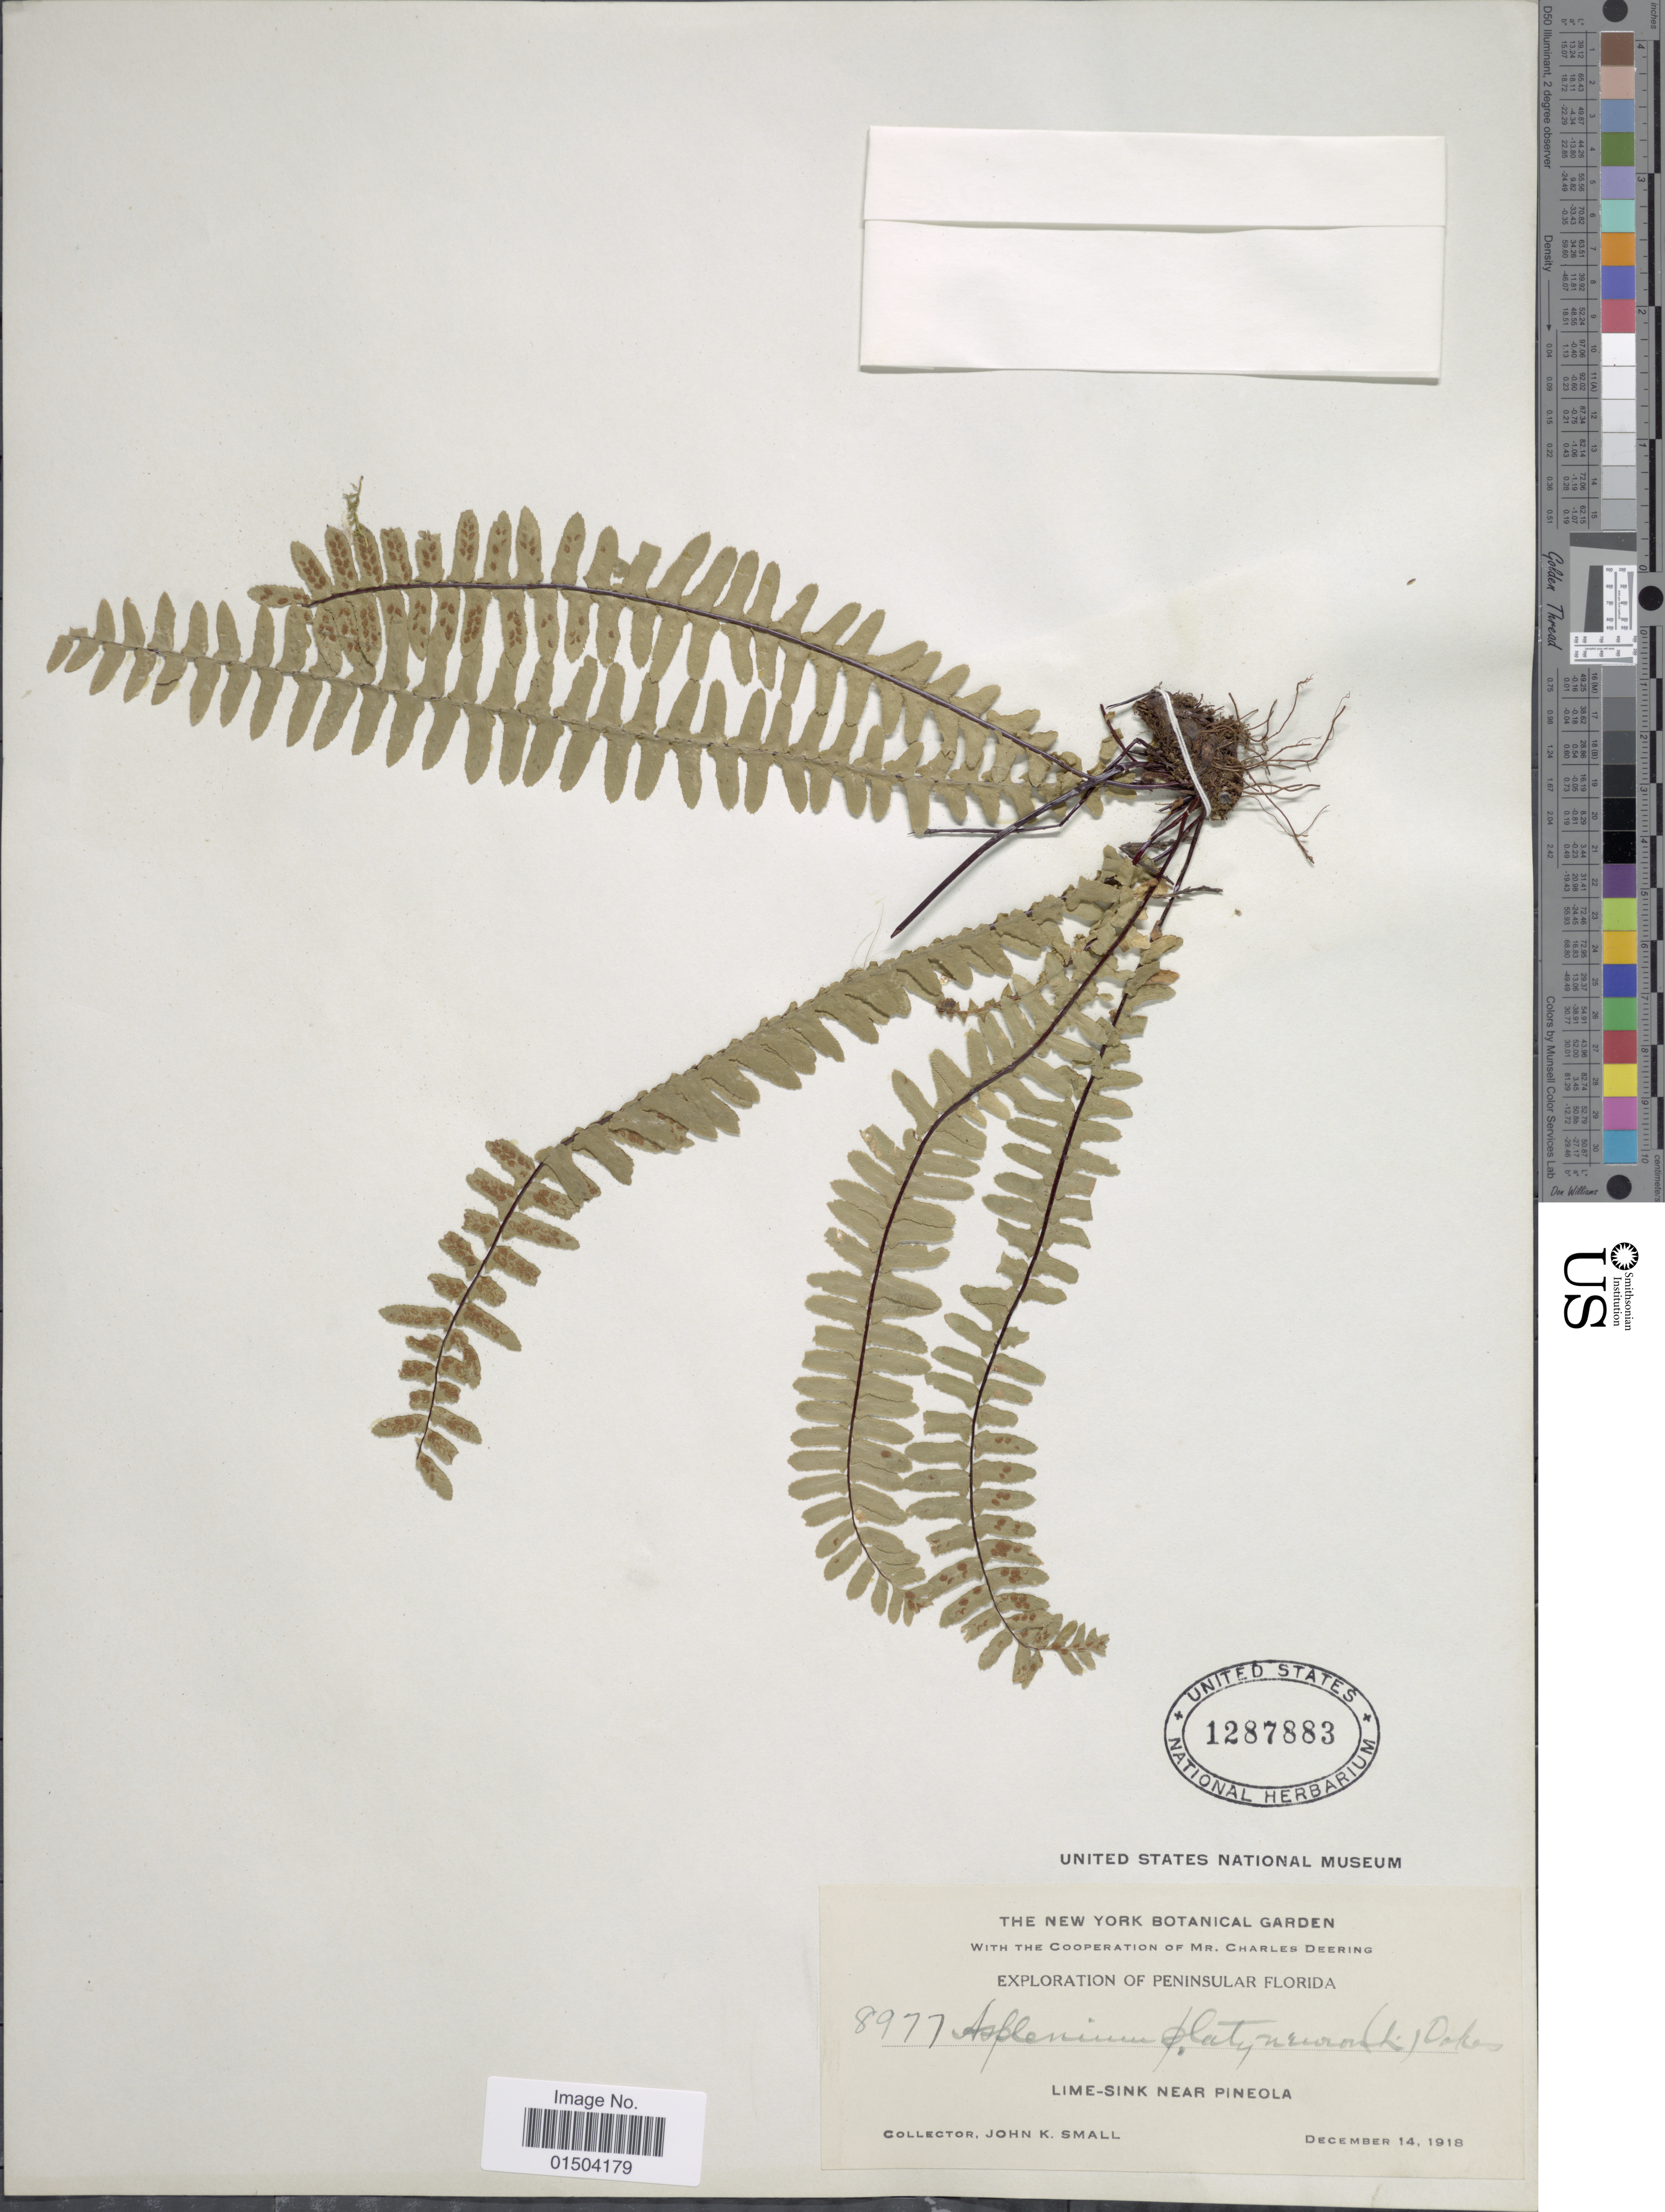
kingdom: Plantae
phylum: Tracheophyta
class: Polypodiopsida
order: Polypodiales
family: Aspleniaceae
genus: Asplenium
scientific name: Asplenium platyneuron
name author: (L.) Britton, Stearns & Poggenb.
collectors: J. K. Small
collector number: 8977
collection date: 1918-12-14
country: United States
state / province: Florida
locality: Lime-Sink near Pineola.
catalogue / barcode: US 1287883